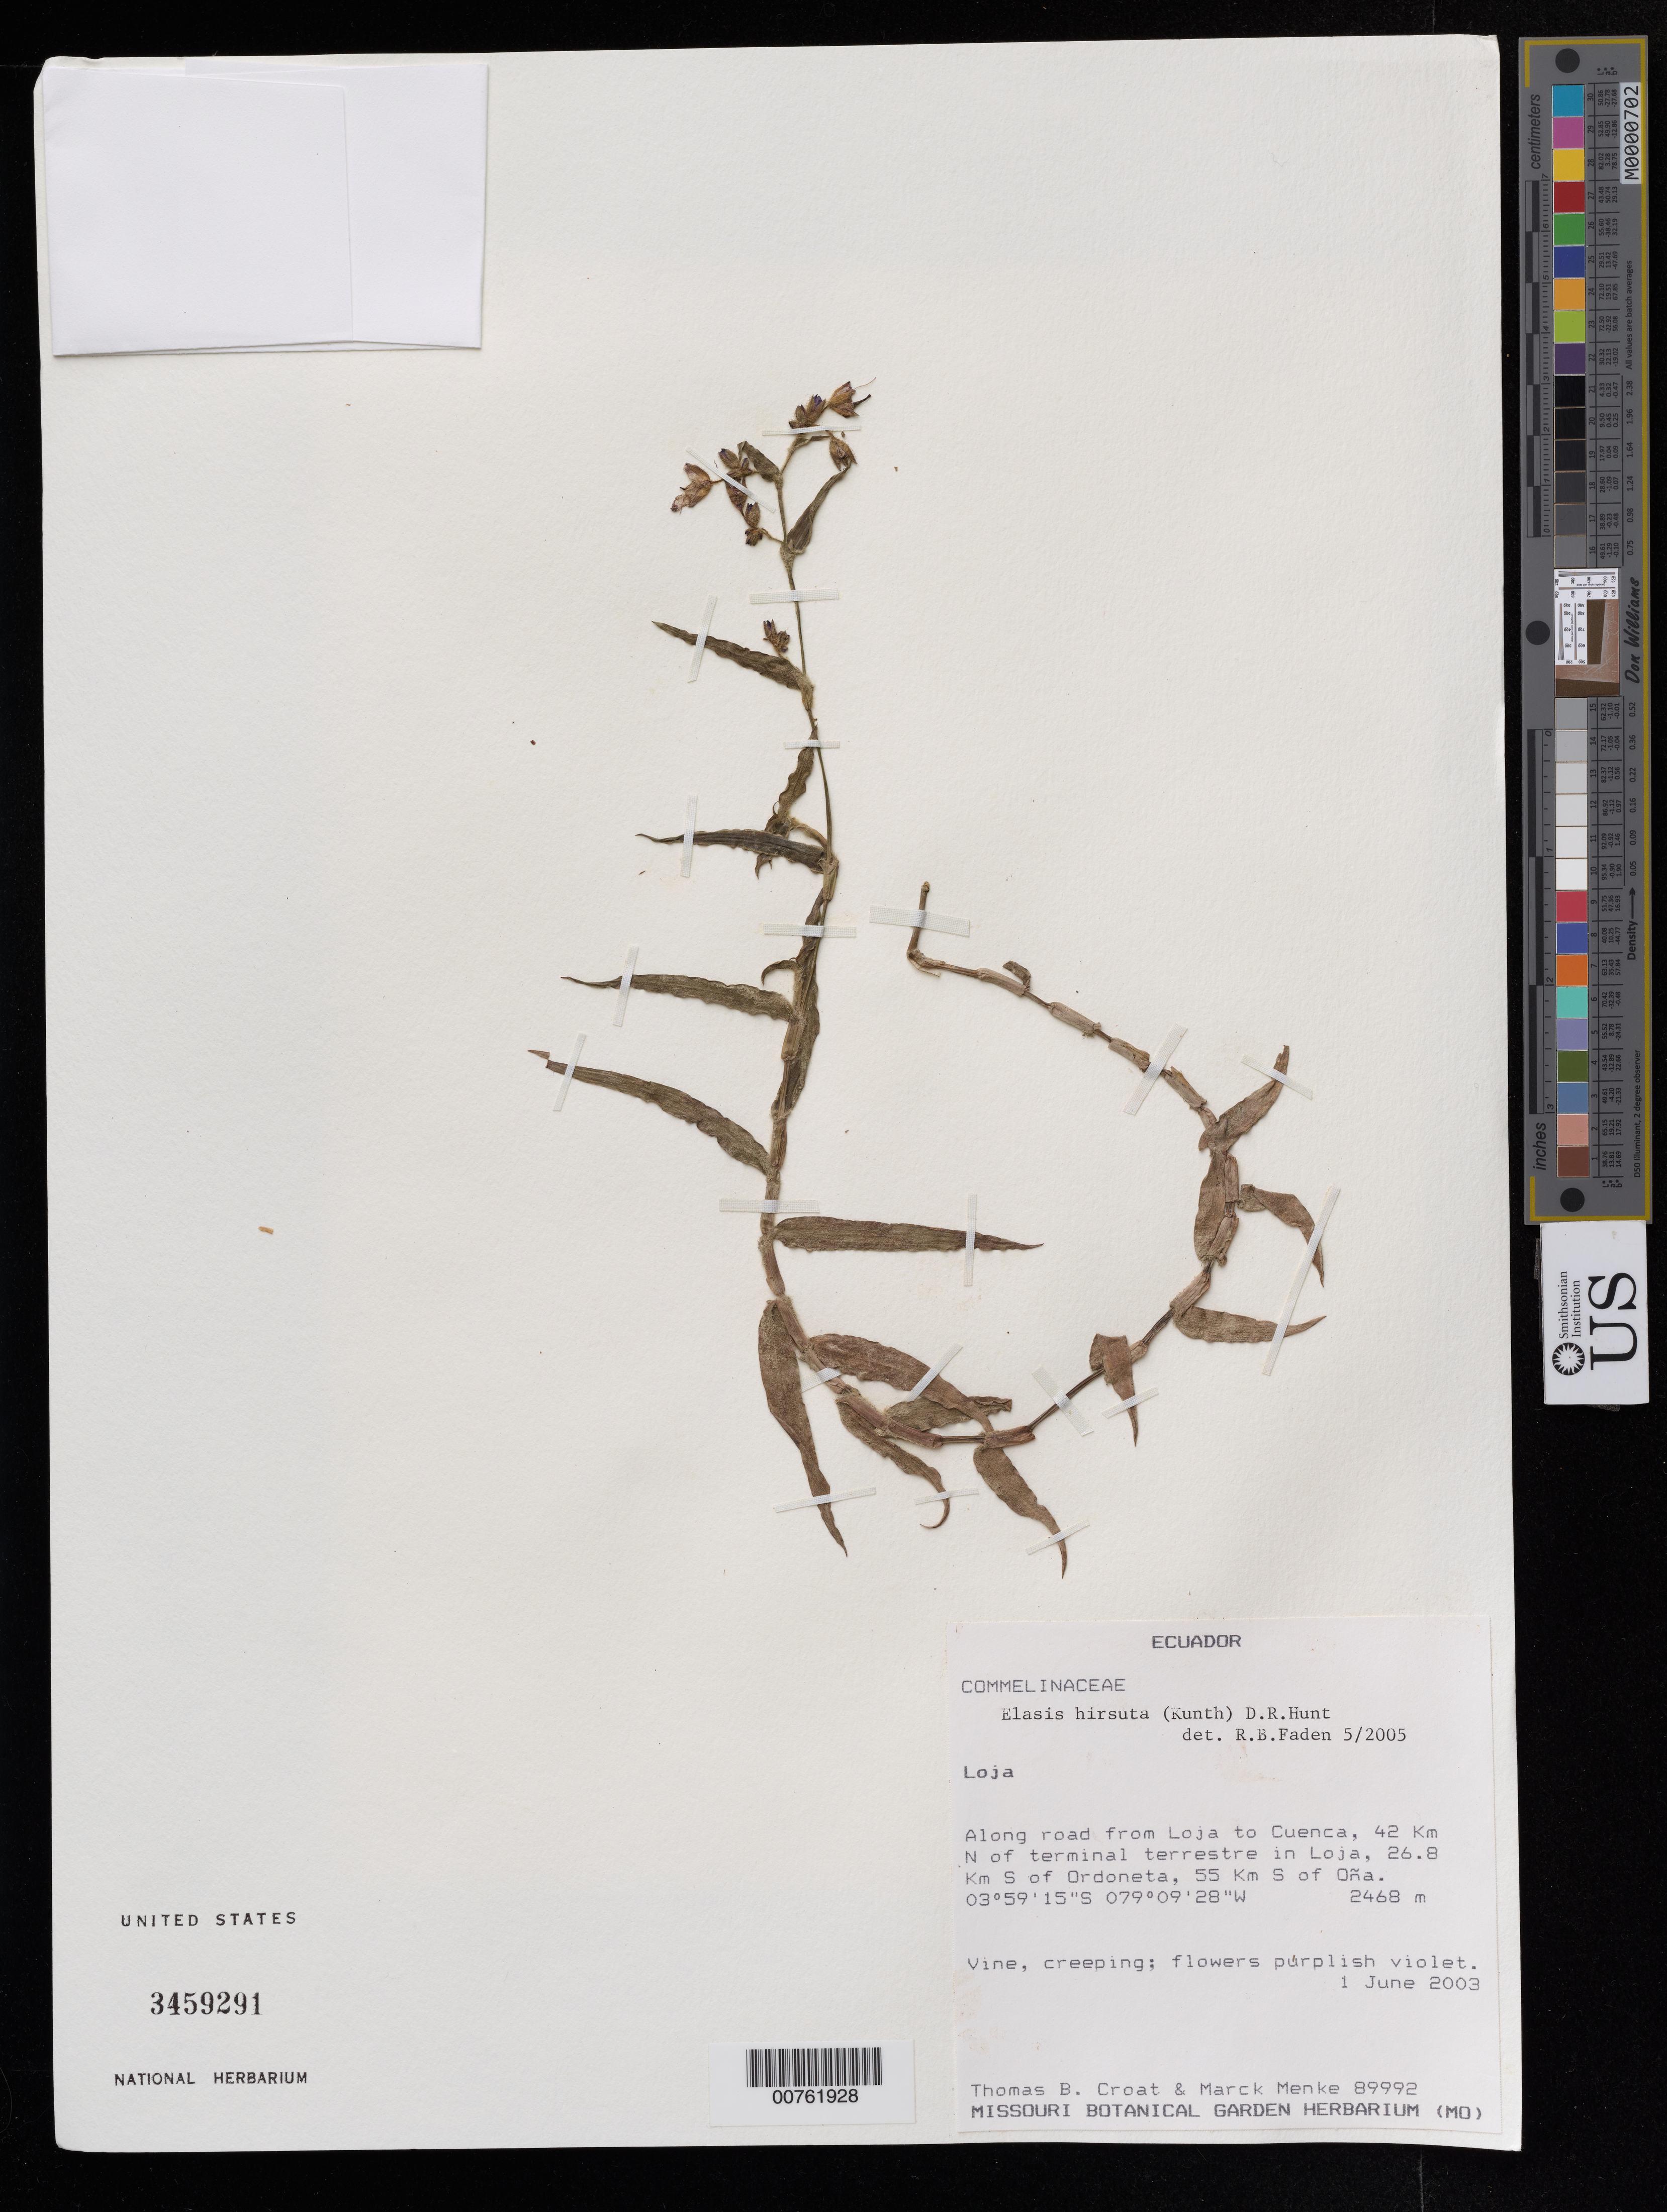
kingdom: Plantae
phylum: Tracheophyta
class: Liliopsida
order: Commelinales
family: Commelinaceae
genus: Elasis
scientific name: Elasis hirsuta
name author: (Kunth) D.R. Hunt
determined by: Faden, Robert B., (US), Smithsonian Institution - National Museum of Natural History (UNITED STATES)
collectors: T. B. Croat et al.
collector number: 89992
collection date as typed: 01 Jun 2003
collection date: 2003-06-01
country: Ecuador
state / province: Loja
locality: Along road from Loja to Cuenca, 42 km N of Terminal terrestre in Loja, 26.8 km S of Ordoneta, 55 km S of Ona.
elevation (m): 2468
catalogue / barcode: US 3459291